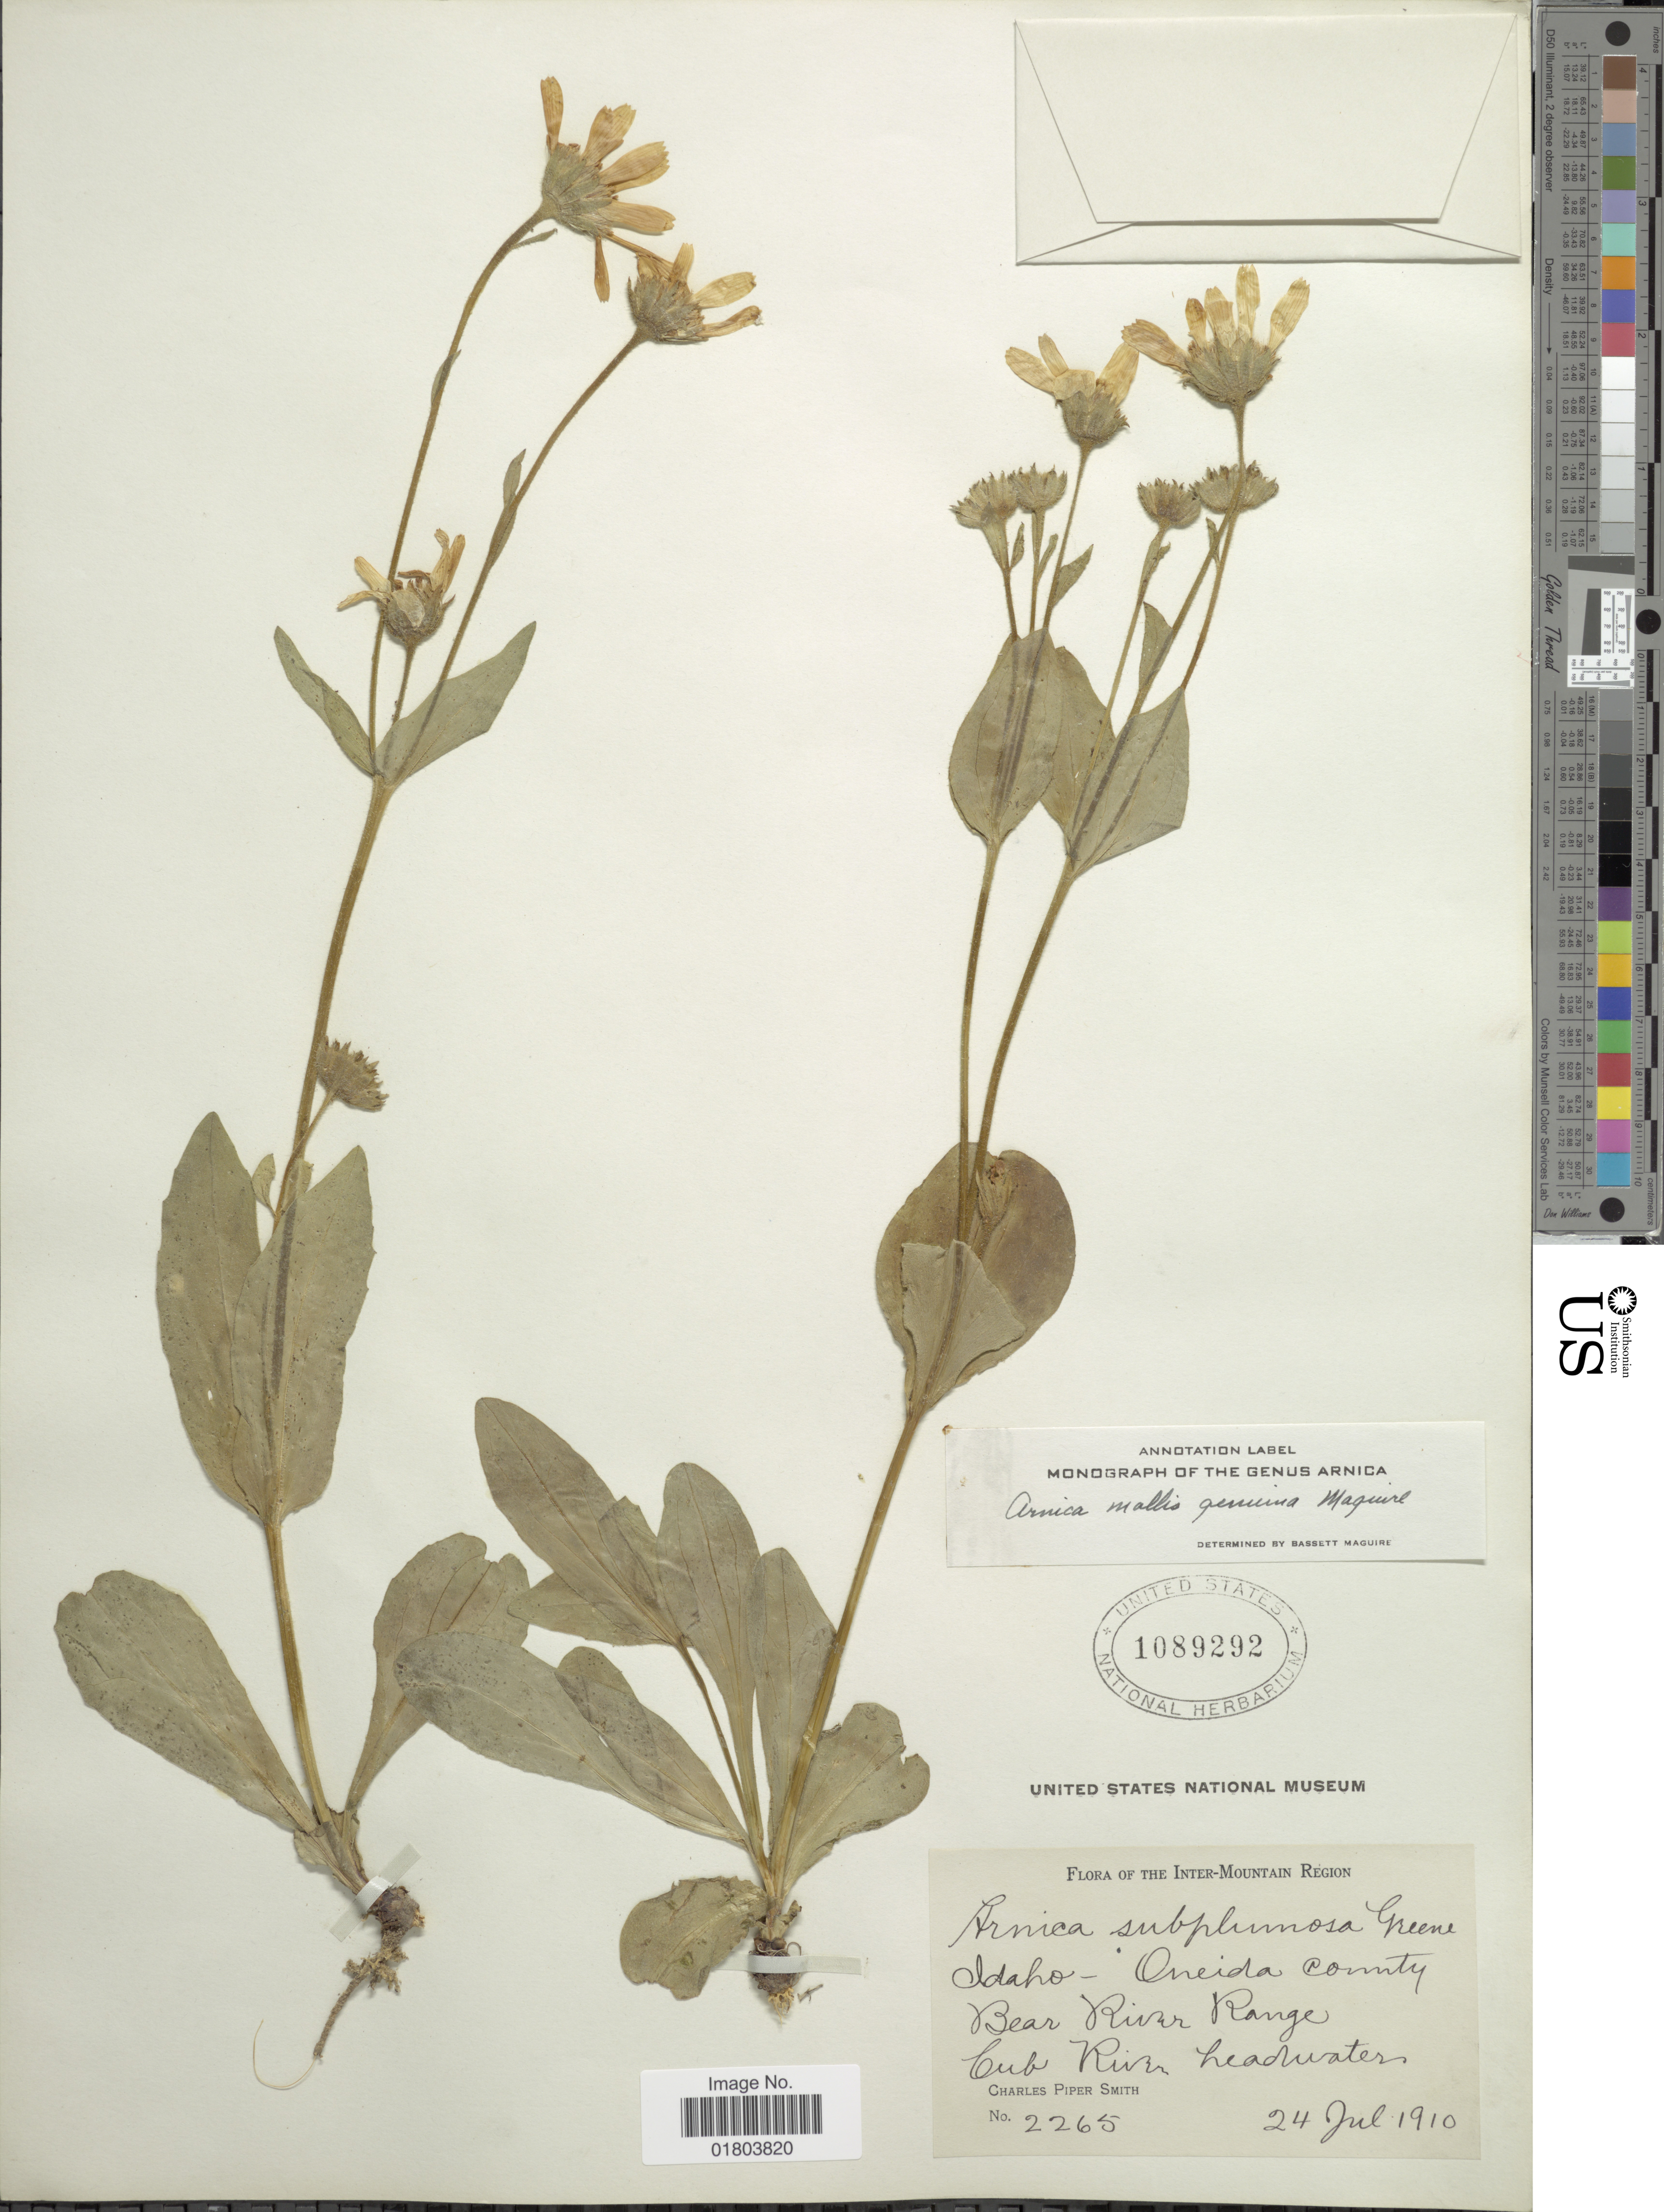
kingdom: Plantae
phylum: Tracheophyta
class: Magnoliopsida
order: Asterales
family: Asteraceae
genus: Arnica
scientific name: Arnica mollis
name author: Hook.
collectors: C. P. Smith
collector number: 2265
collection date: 1910-07-24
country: United States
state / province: Idaho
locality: Oneida County, Bear River Range, Cub River headwaters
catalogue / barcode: US 1089292